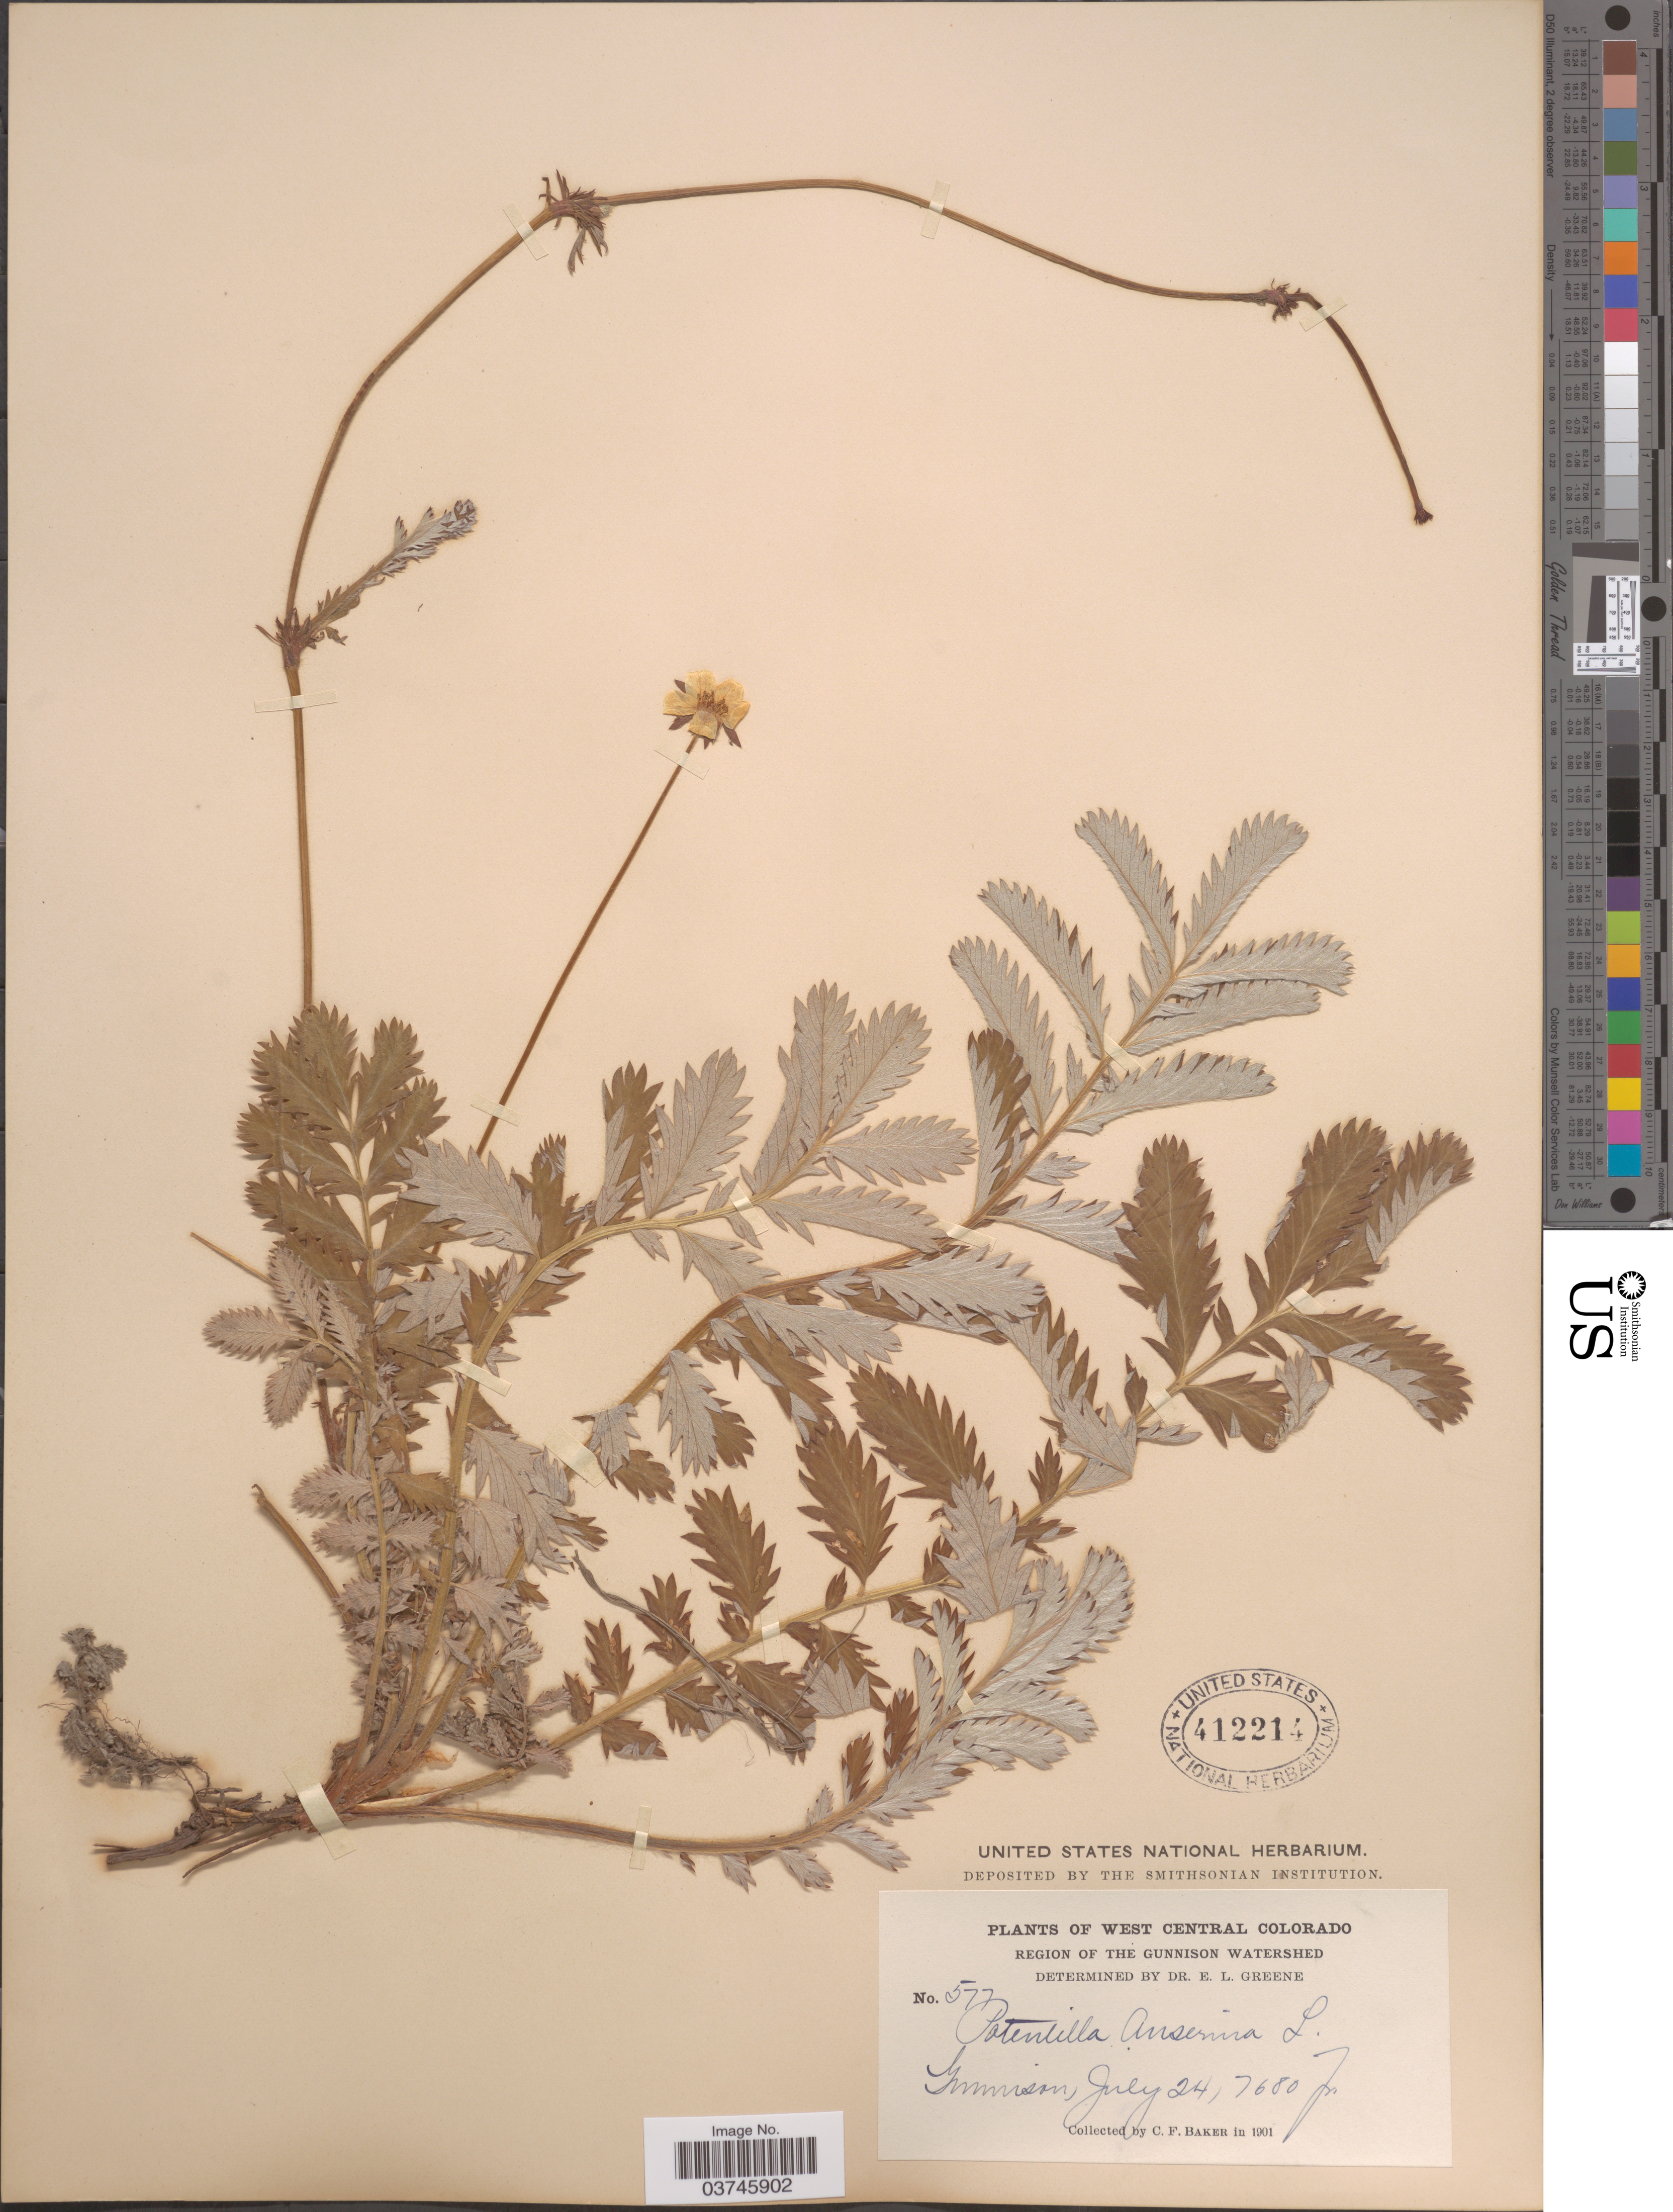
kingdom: Plantae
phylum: Tracheophyta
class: Magnoliopsida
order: Rosales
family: Rosaceae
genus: Argentina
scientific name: Argentina anserina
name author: (L.) Rydb.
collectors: C. F. Baker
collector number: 577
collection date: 1901-07-24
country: United States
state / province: Colorado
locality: West Central Colorado. Region of The Gunnsion Watershed. Gunnison.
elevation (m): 2341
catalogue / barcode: US 412214